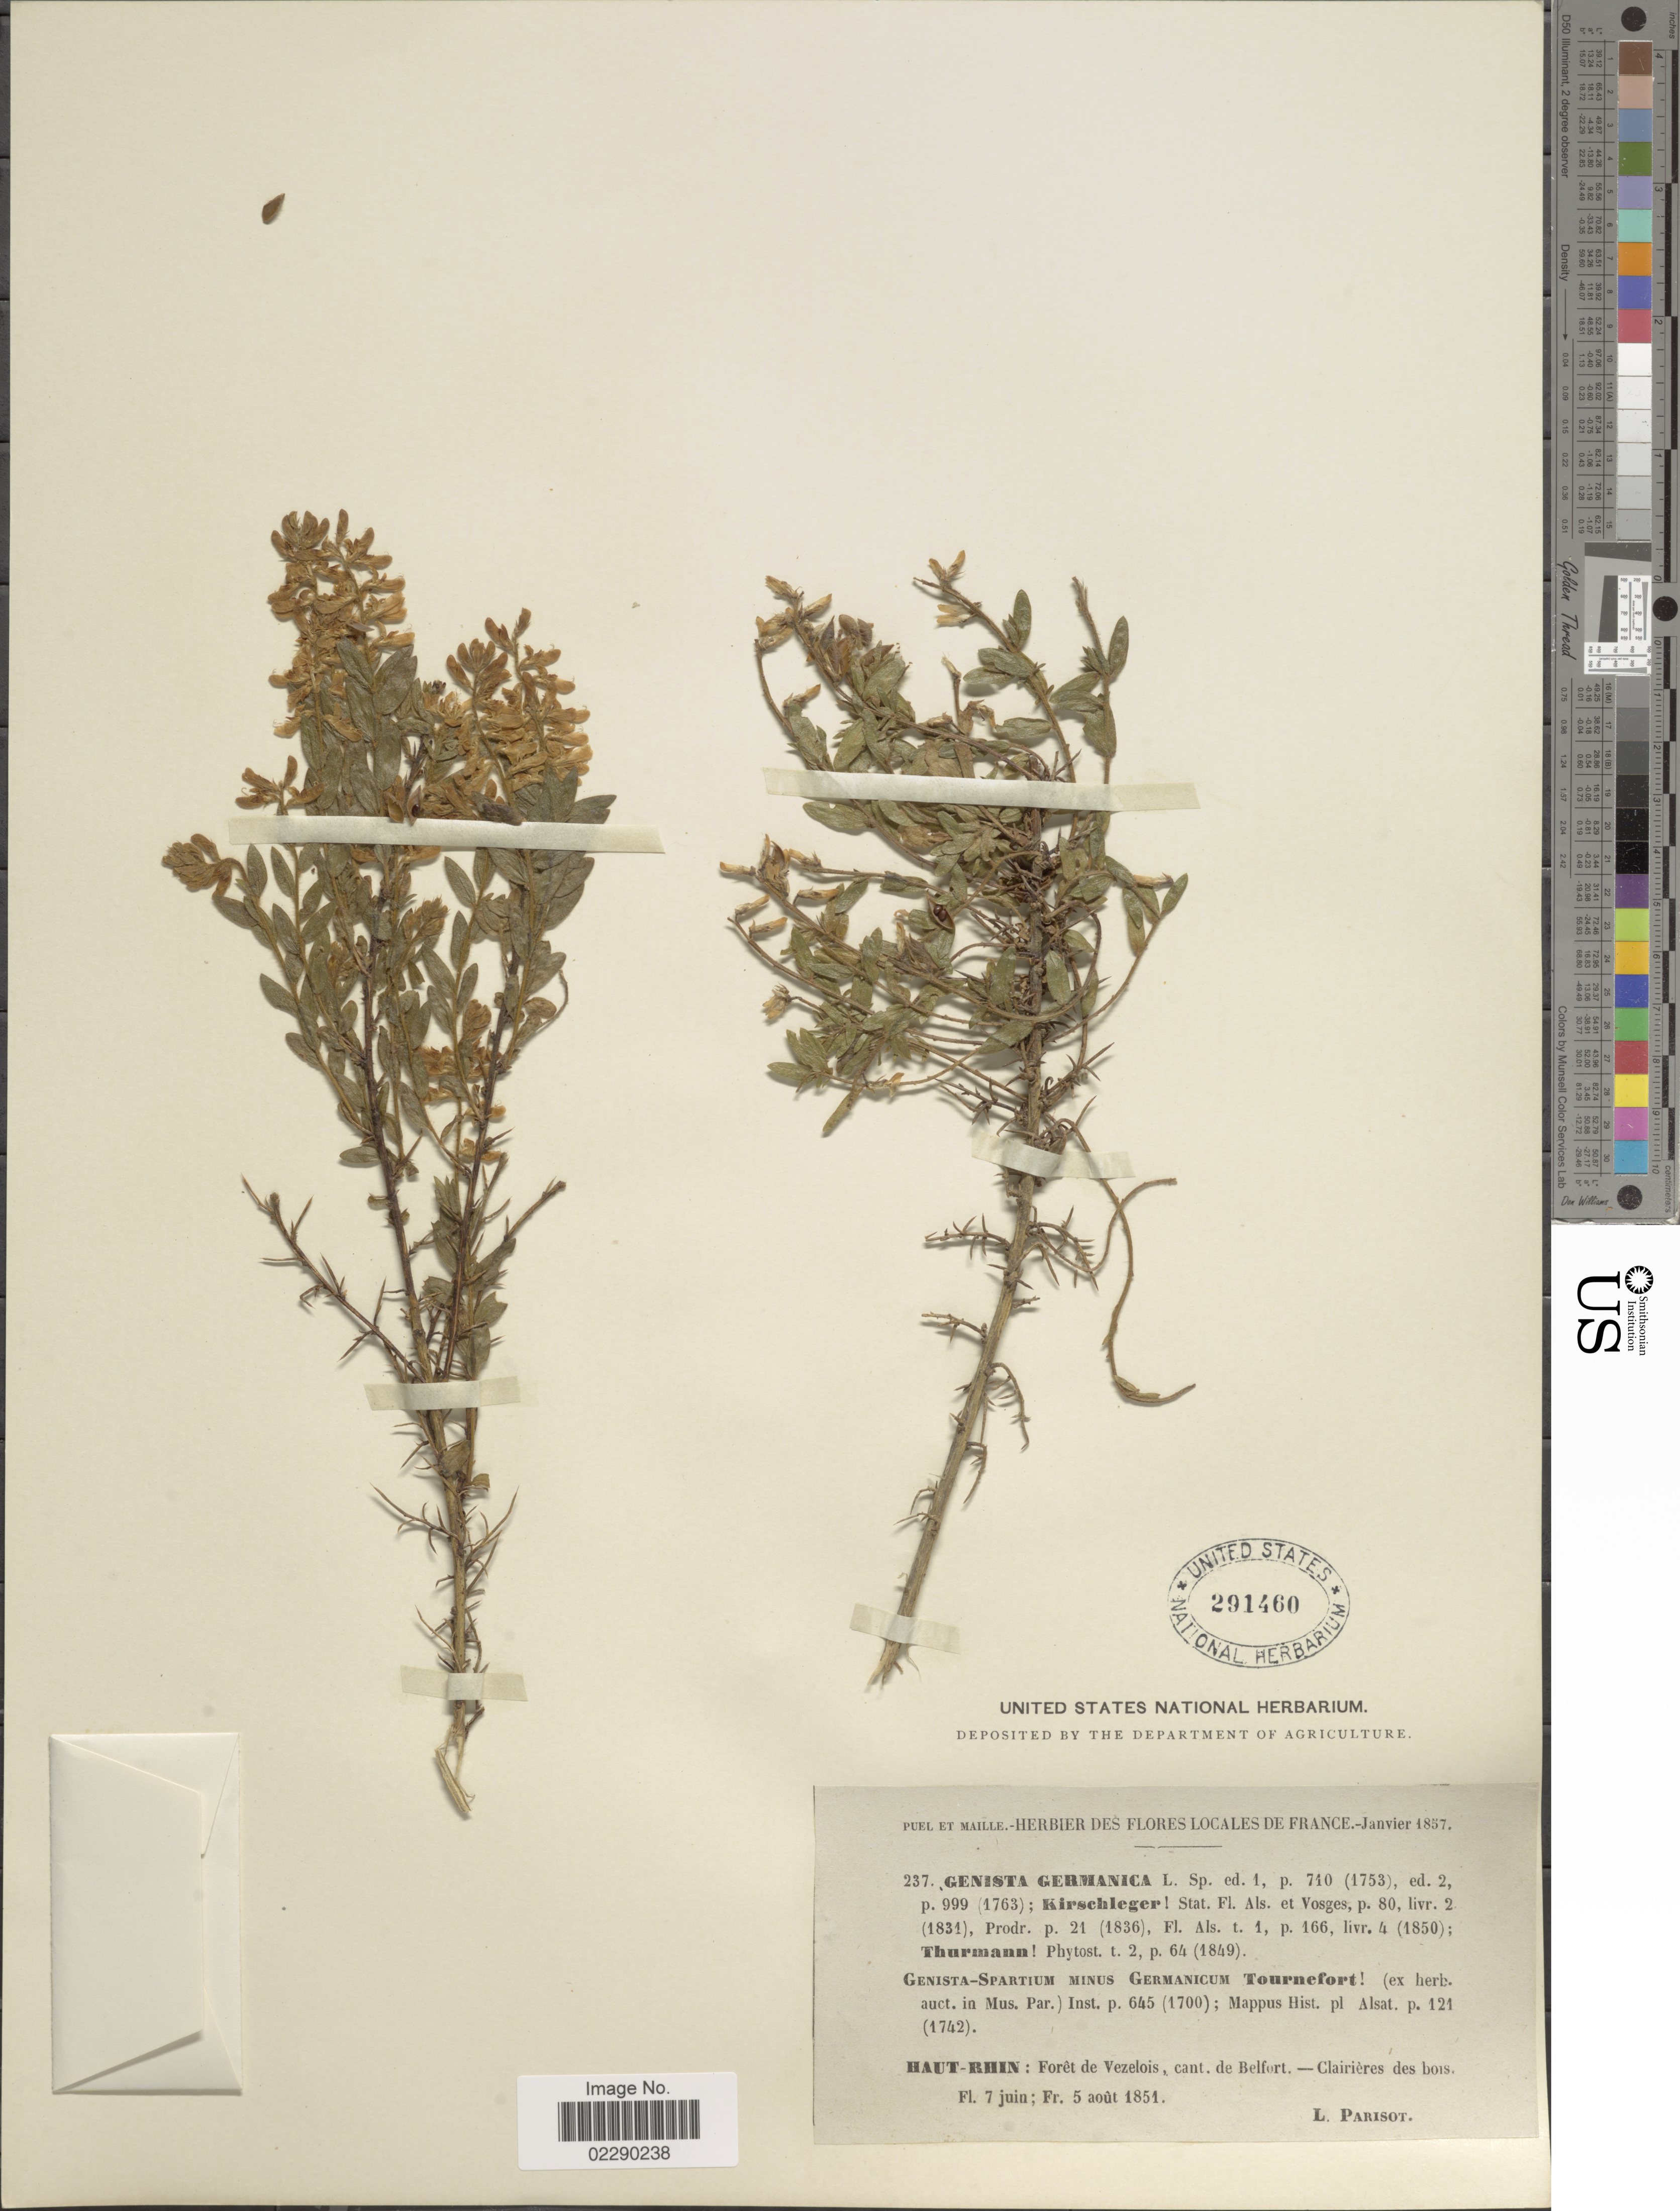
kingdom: Plantae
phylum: Tracheophyta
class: Magnoliopsida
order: Fabales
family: Fabaceae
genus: Genista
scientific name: Genista germanica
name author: L.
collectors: L. Parisot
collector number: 237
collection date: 1851-06-07/1851-08-05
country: France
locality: Haut-Rhin, foret de Vezelois, cant. de Belfort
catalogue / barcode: US 291460